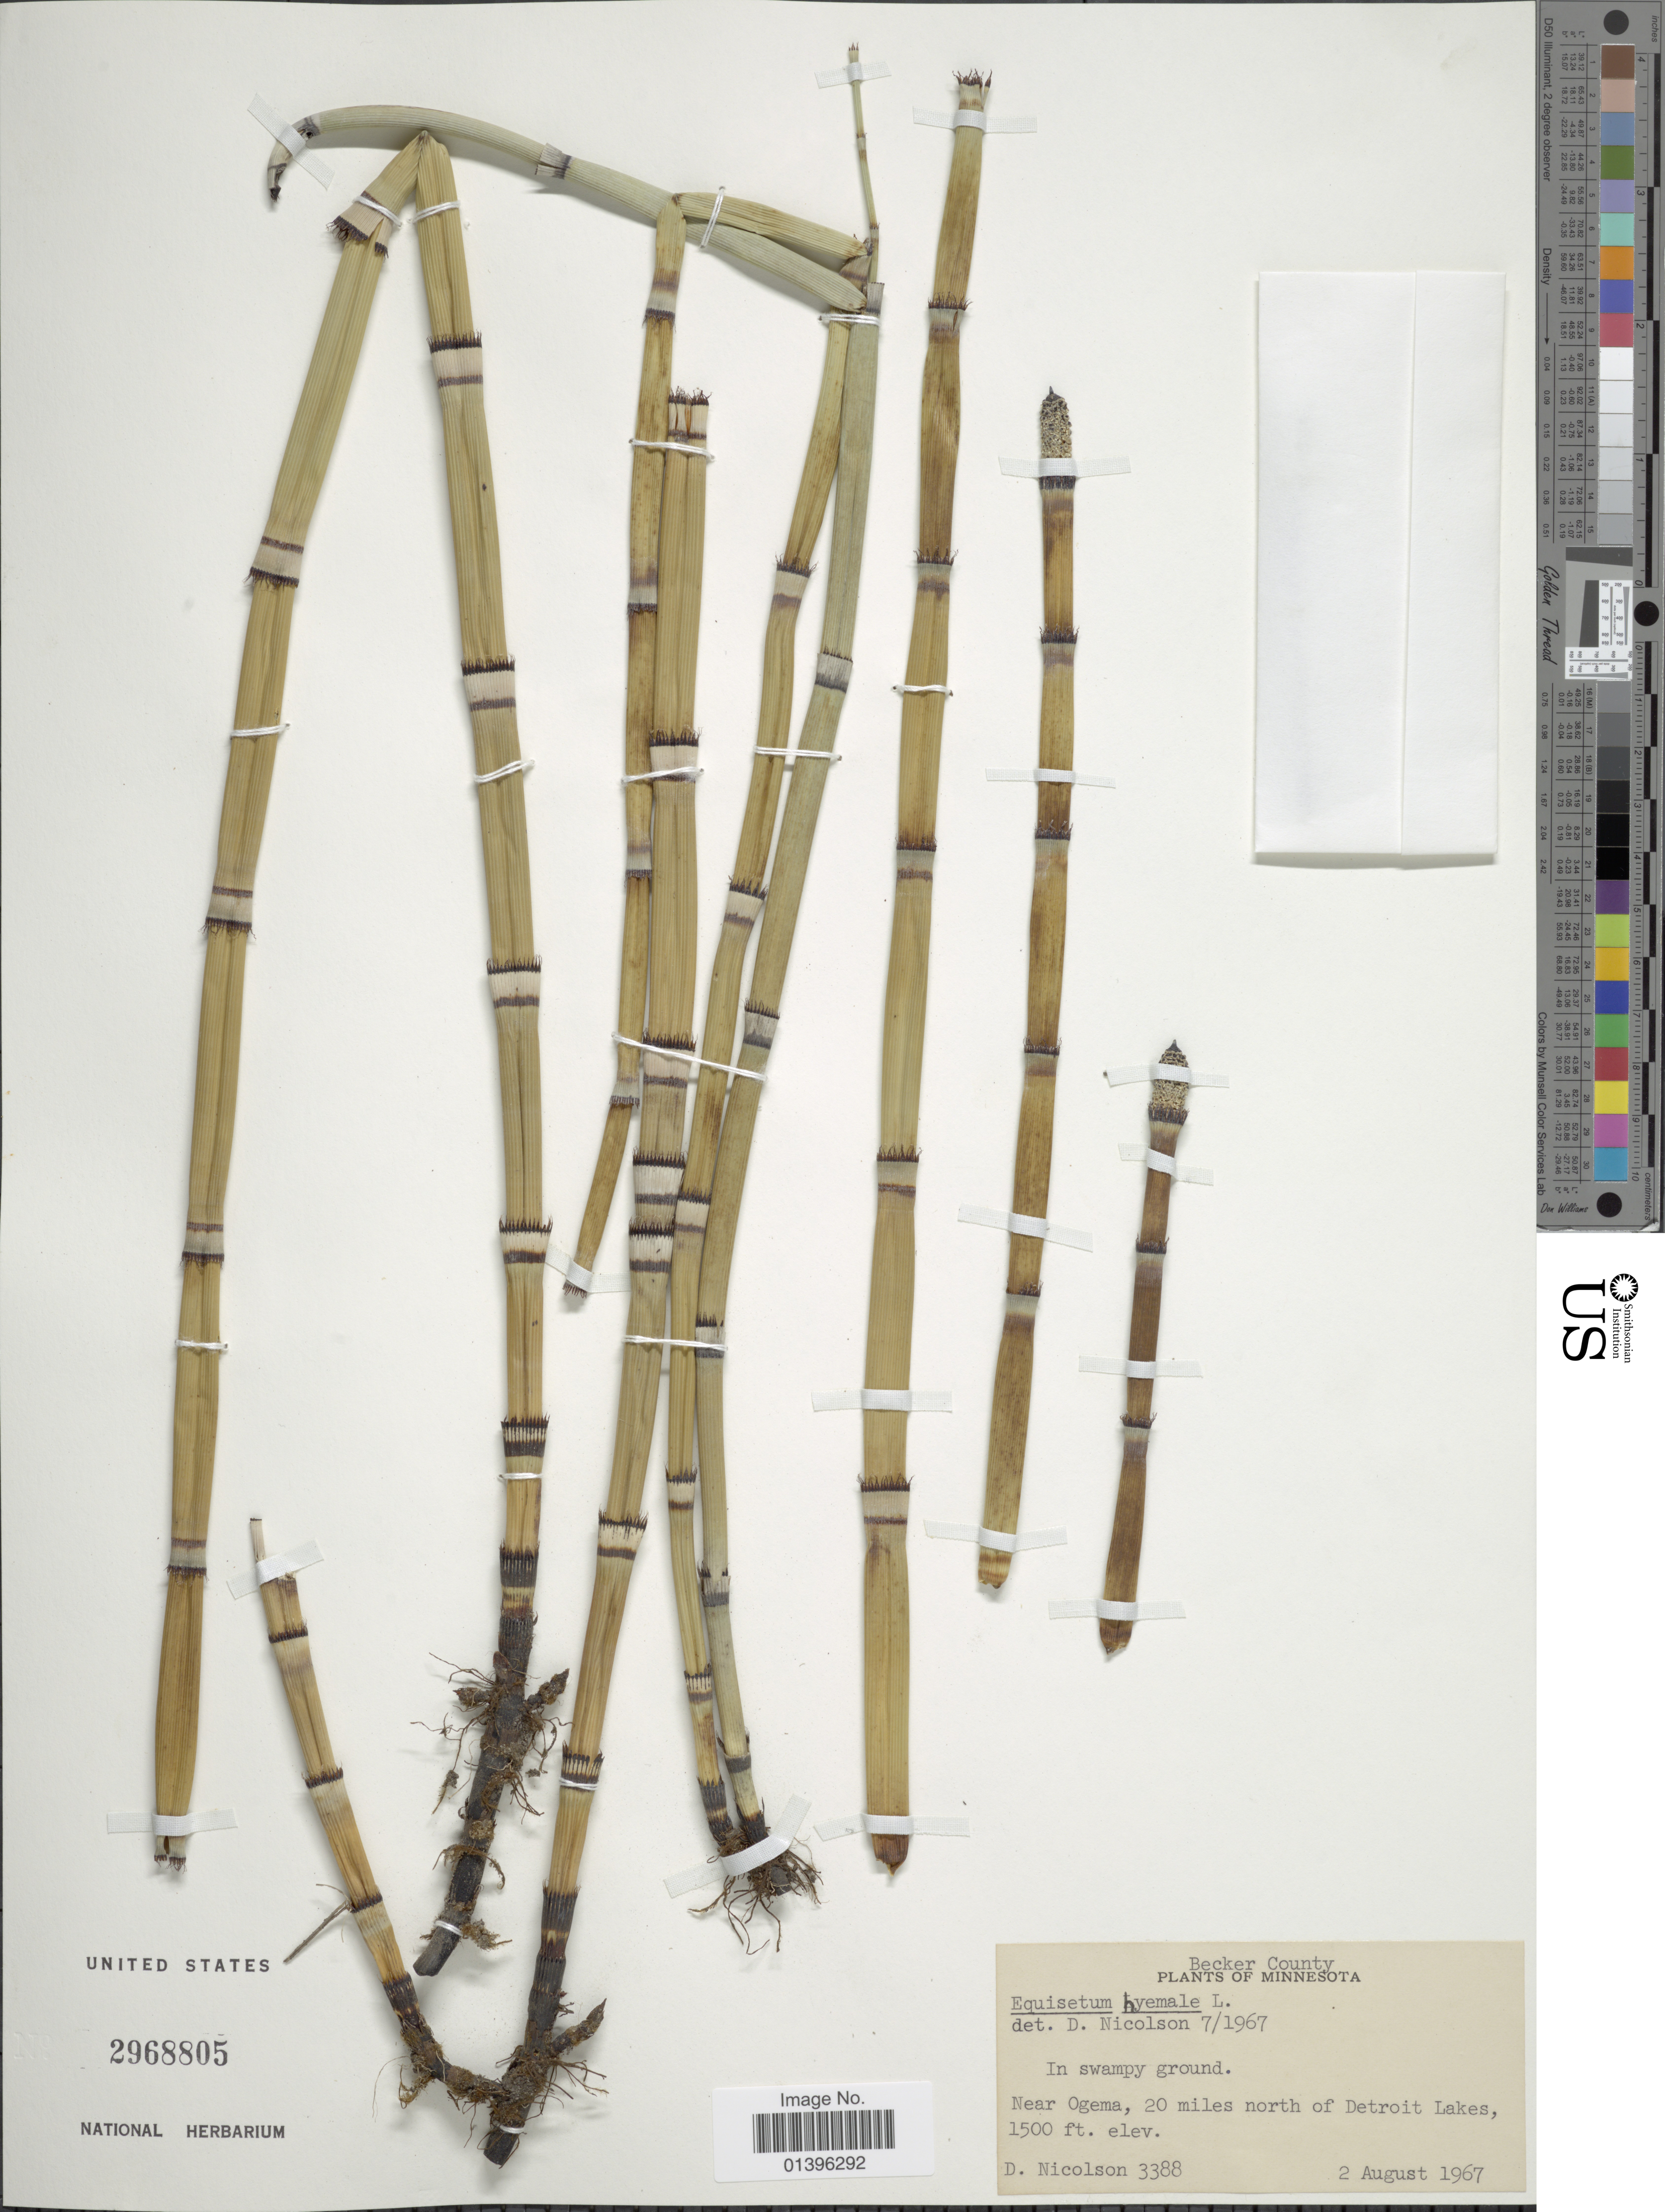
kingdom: Plantae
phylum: Tracheophyta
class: Polypodiopsida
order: Equisetales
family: Equisetaceae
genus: Equisetum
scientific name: Equisetum hyemale var. affine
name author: (Engelm.) A.A. Eaton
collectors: D. H. Nicolson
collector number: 3388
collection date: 1967-08-02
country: United States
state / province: Minnesota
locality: Becker County. Near Ogema, 20 miles north of Detroit Lakes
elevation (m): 457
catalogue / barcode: US 2968805